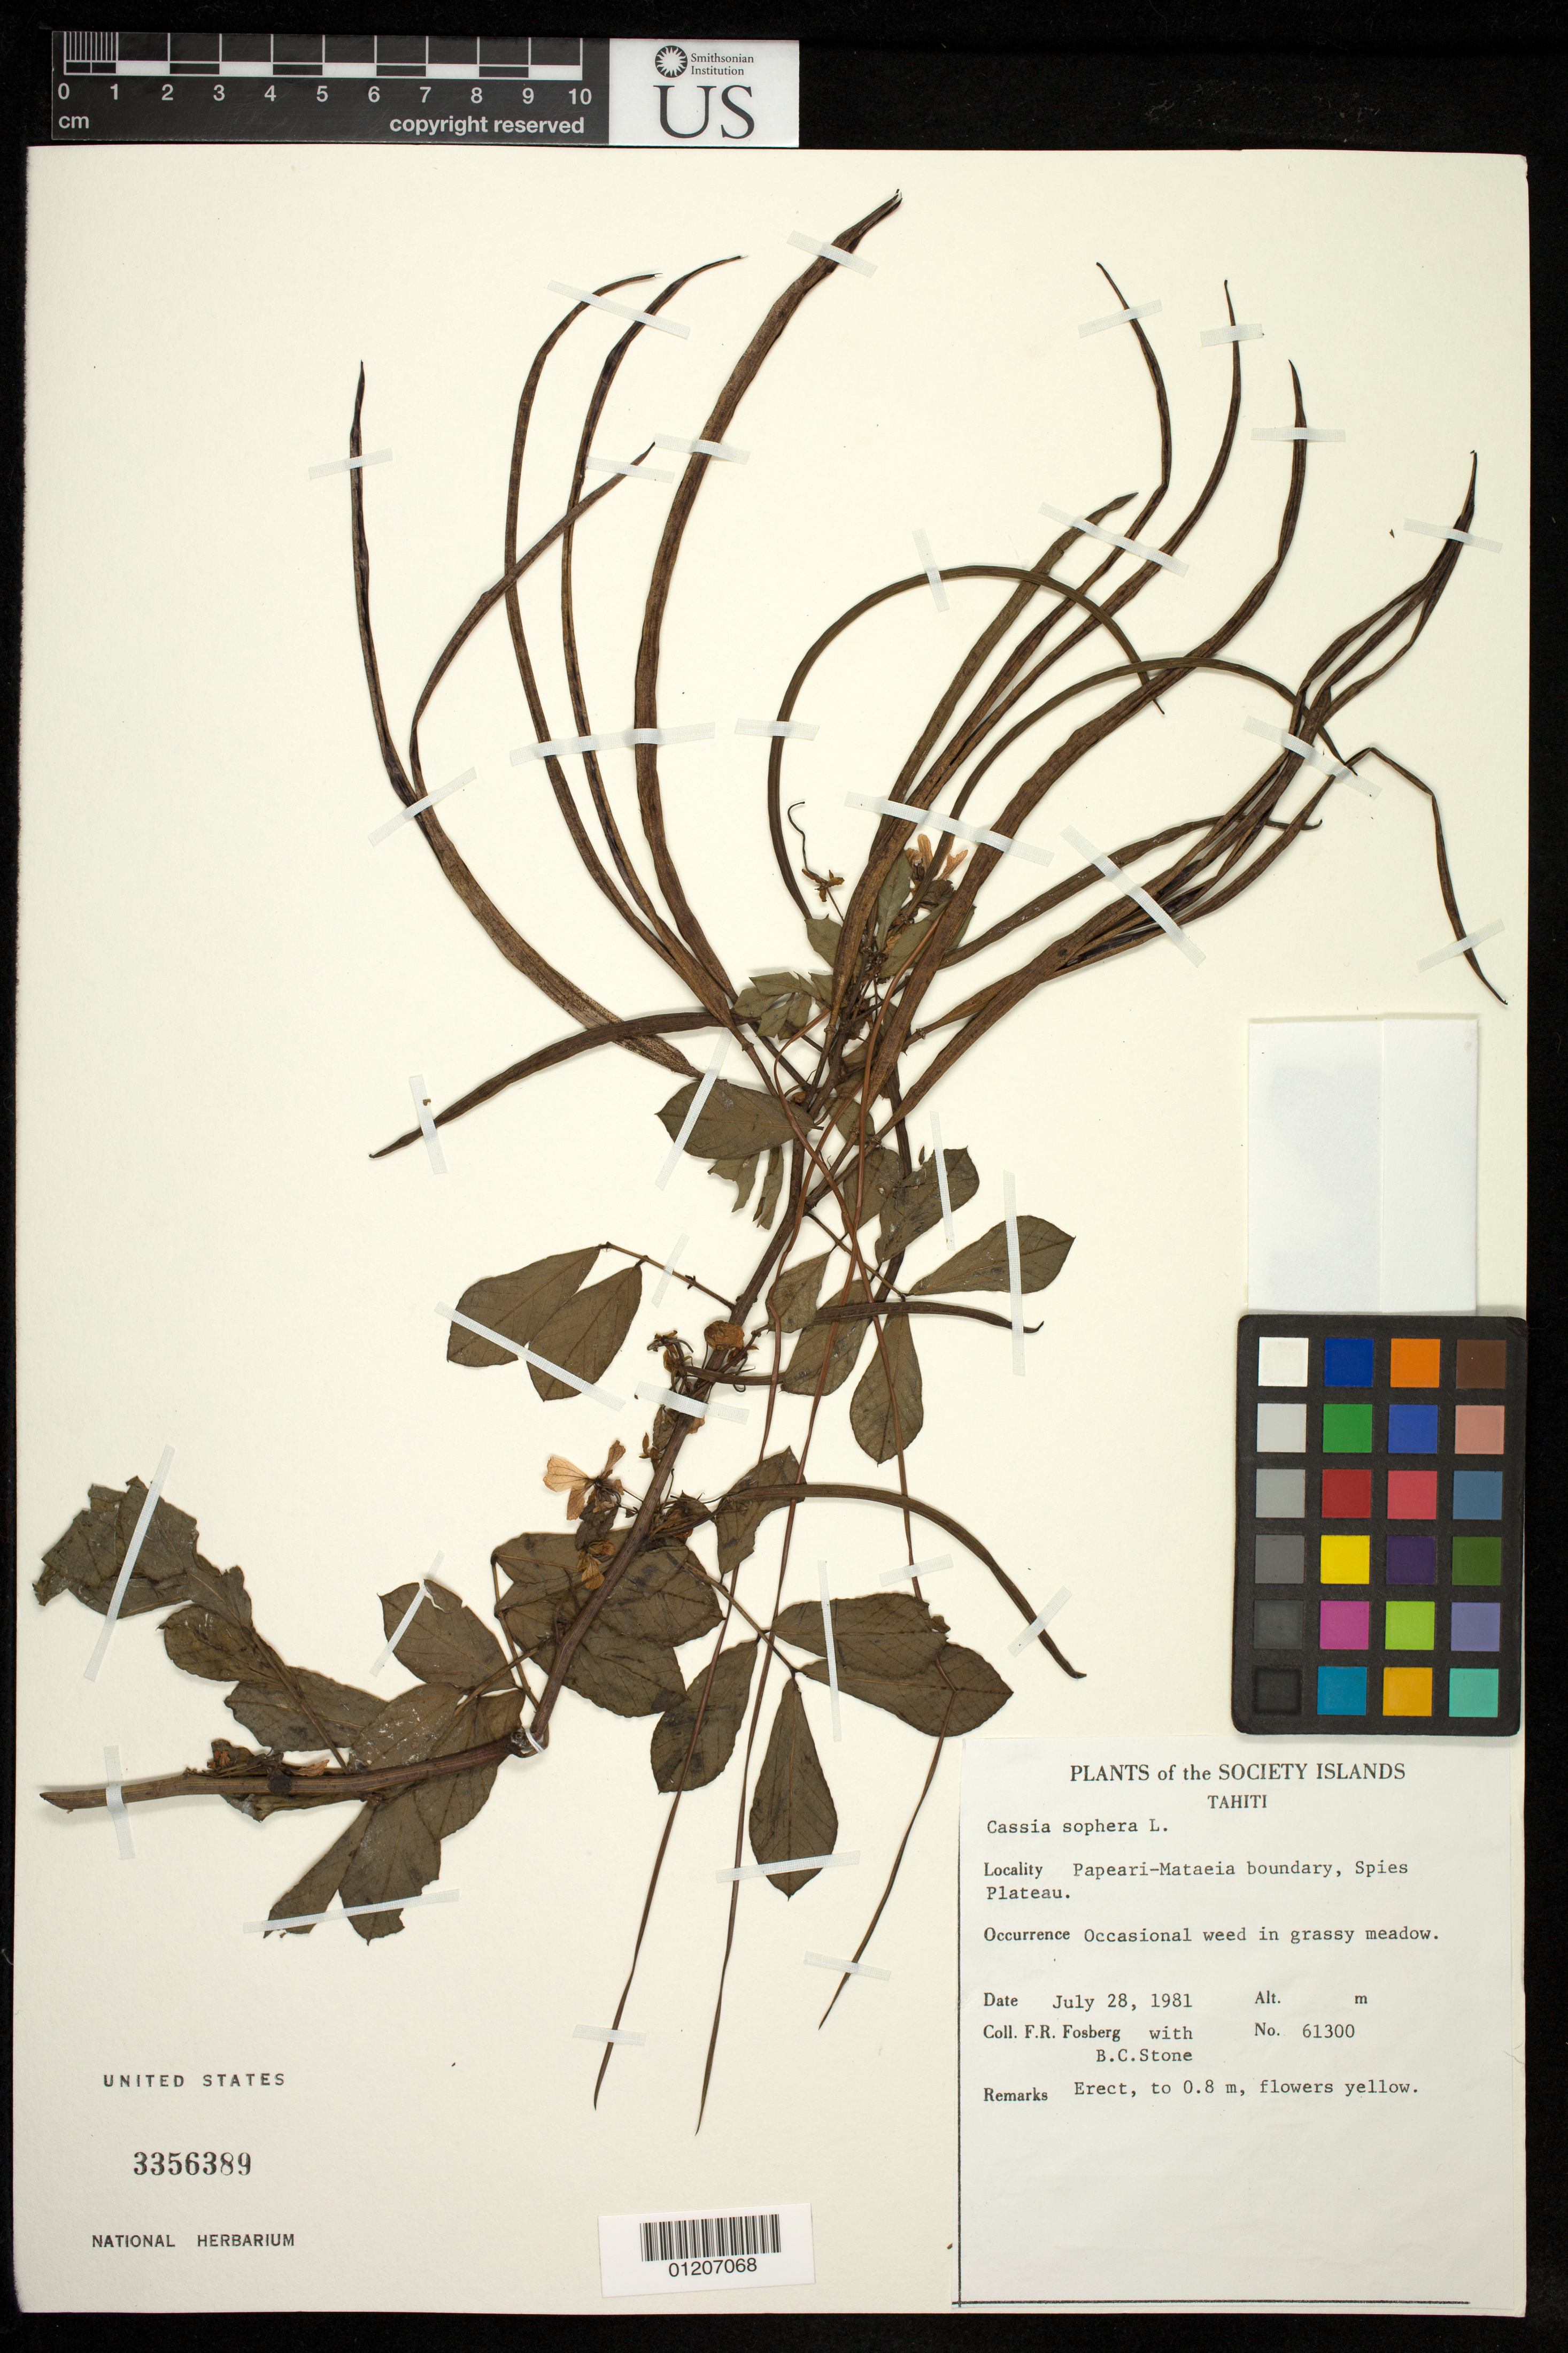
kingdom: Plantae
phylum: Tracheophyta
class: Magnoliopsida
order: Fabales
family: Fabaceae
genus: Senna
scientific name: Senna sophera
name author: (L.) Roxb.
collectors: F. R. Fosberg & B. C. Stone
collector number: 61300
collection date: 1981-07-28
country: French Polynesia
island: Tahiti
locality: Papeari-Mataeia boundary, spies plateau.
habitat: Grassy meadow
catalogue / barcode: US 3356389